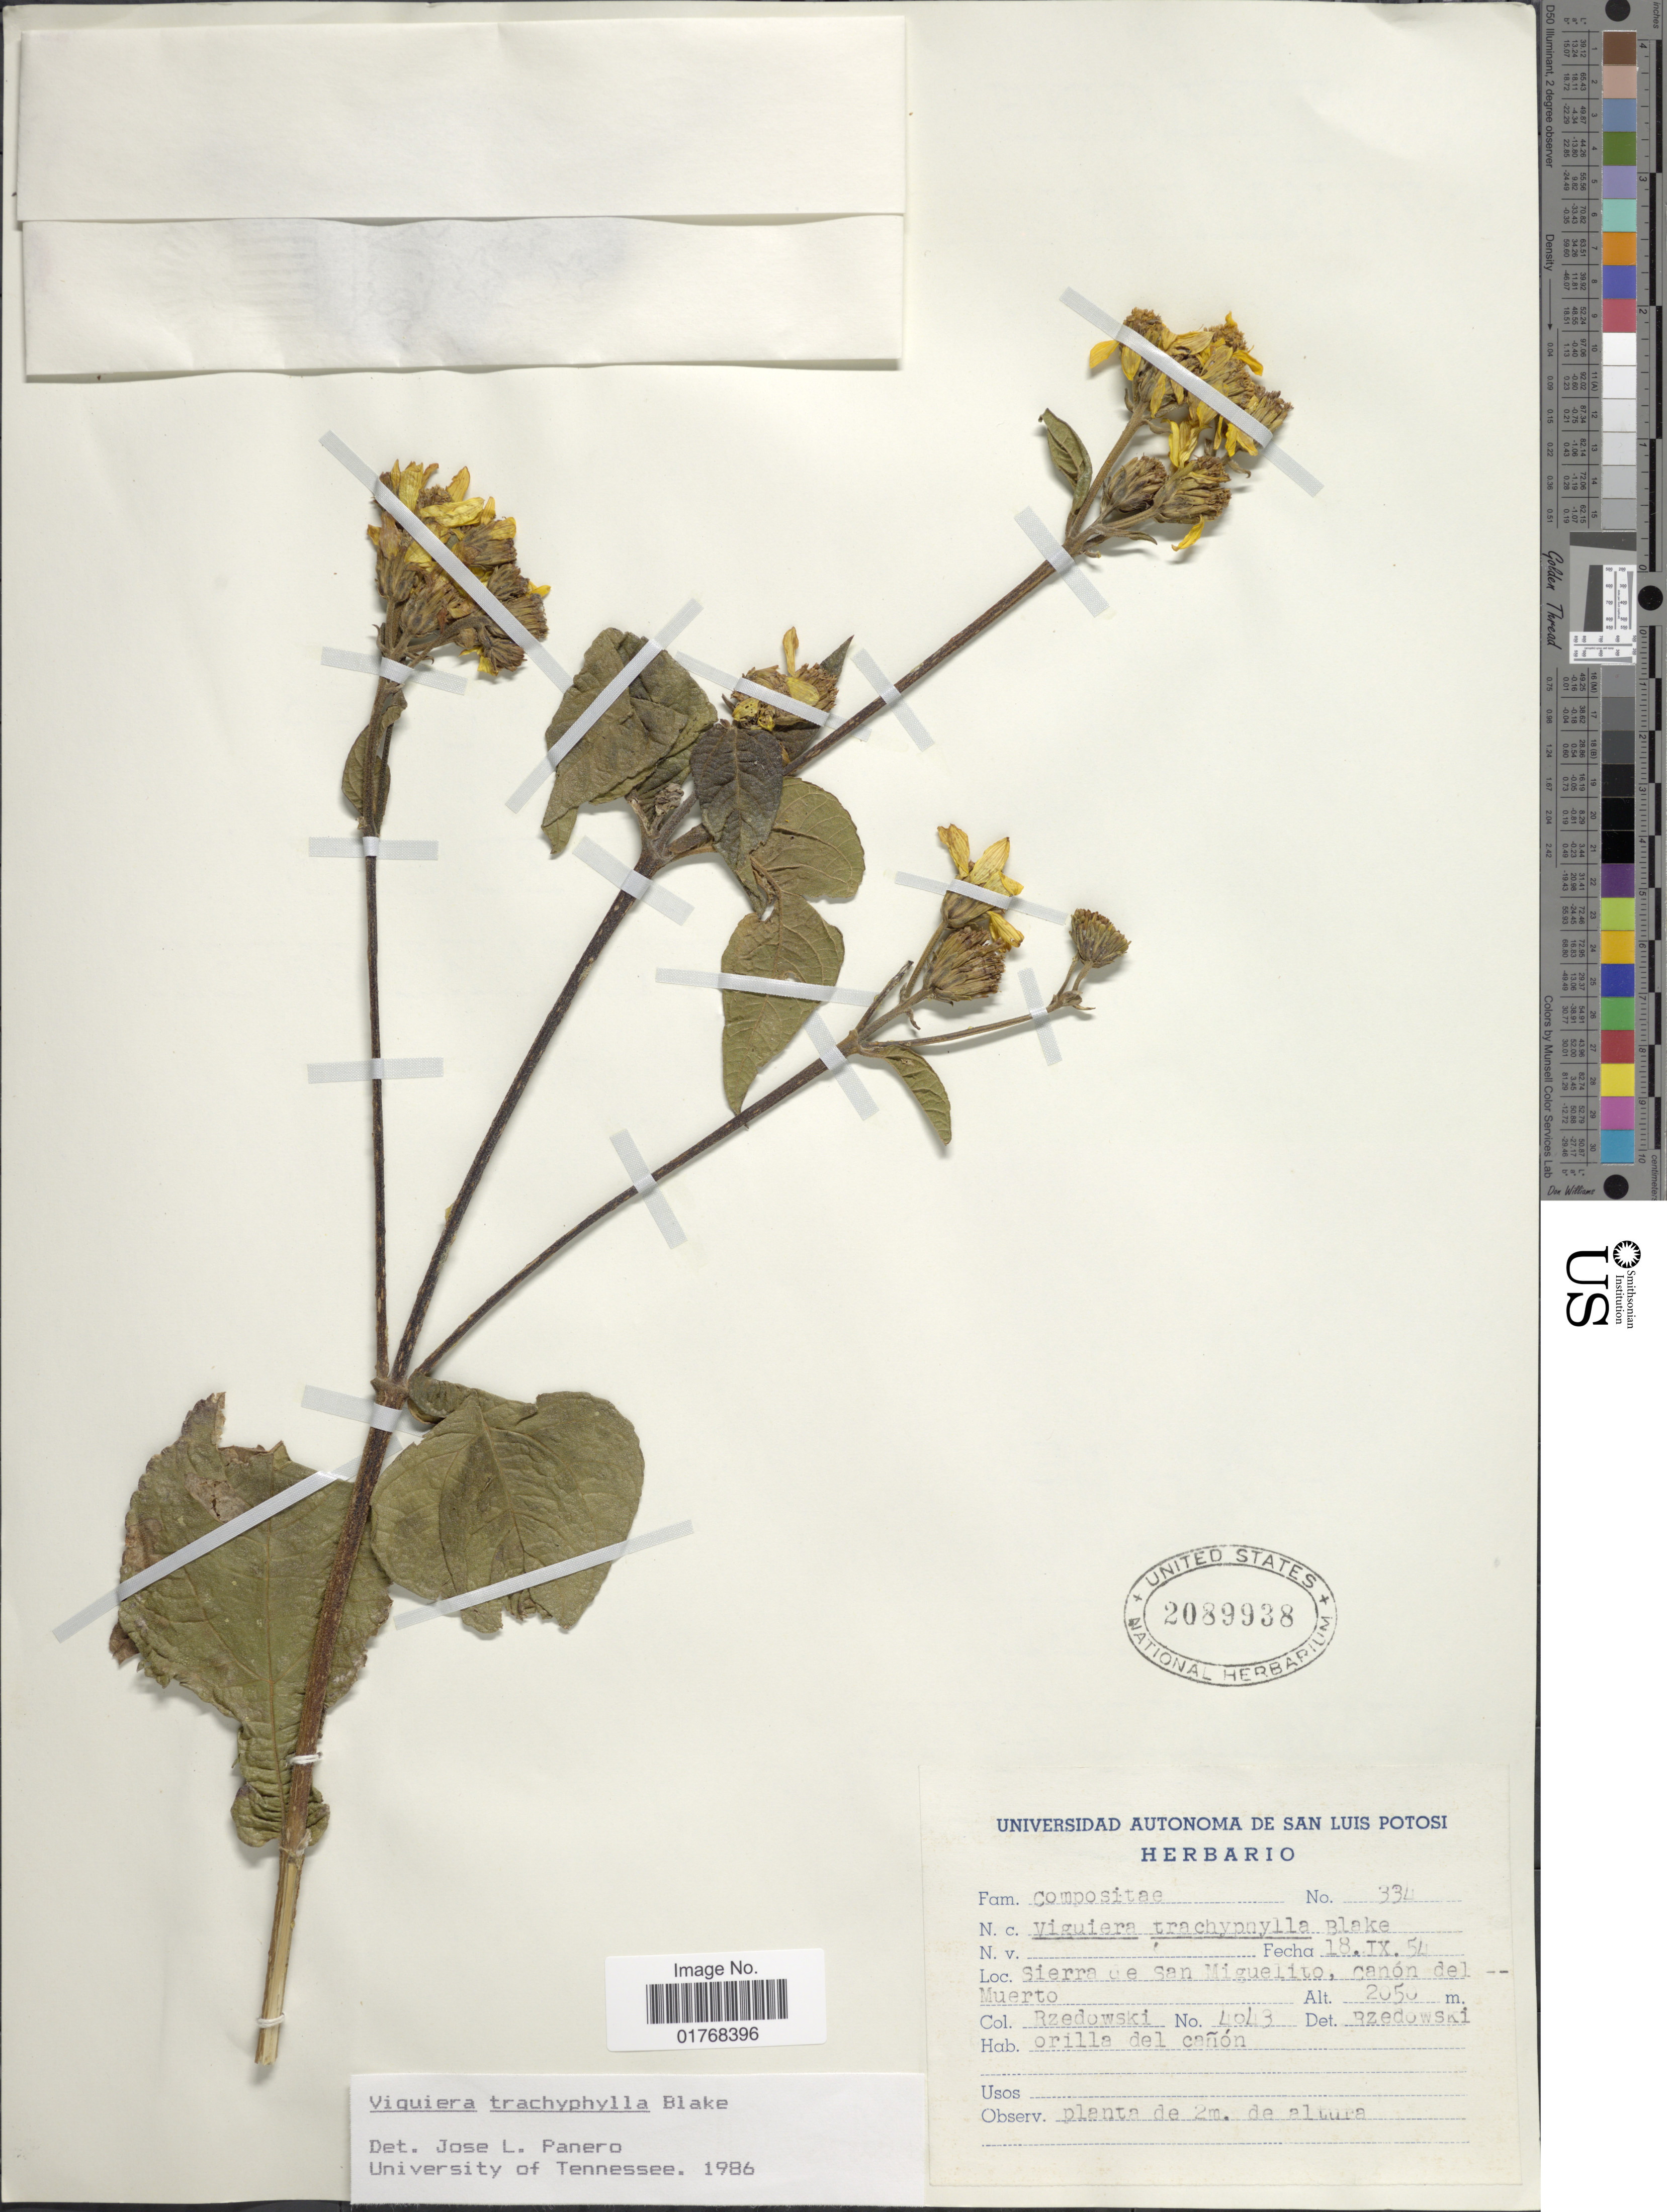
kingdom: Plantae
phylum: Tracheophyta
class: Magnoliopsida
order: Asterales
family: Asteraceae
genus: Viguiera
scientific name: Viguiera trachyphylla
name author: S.F. Blake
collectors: Rzedowski, --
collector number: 4043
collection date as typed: Transcribed d/m/y: 18/9/54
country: Mexico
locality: Sierra de San Miguelito, canón del Muerto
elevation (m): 2050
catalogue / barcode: US 2089938